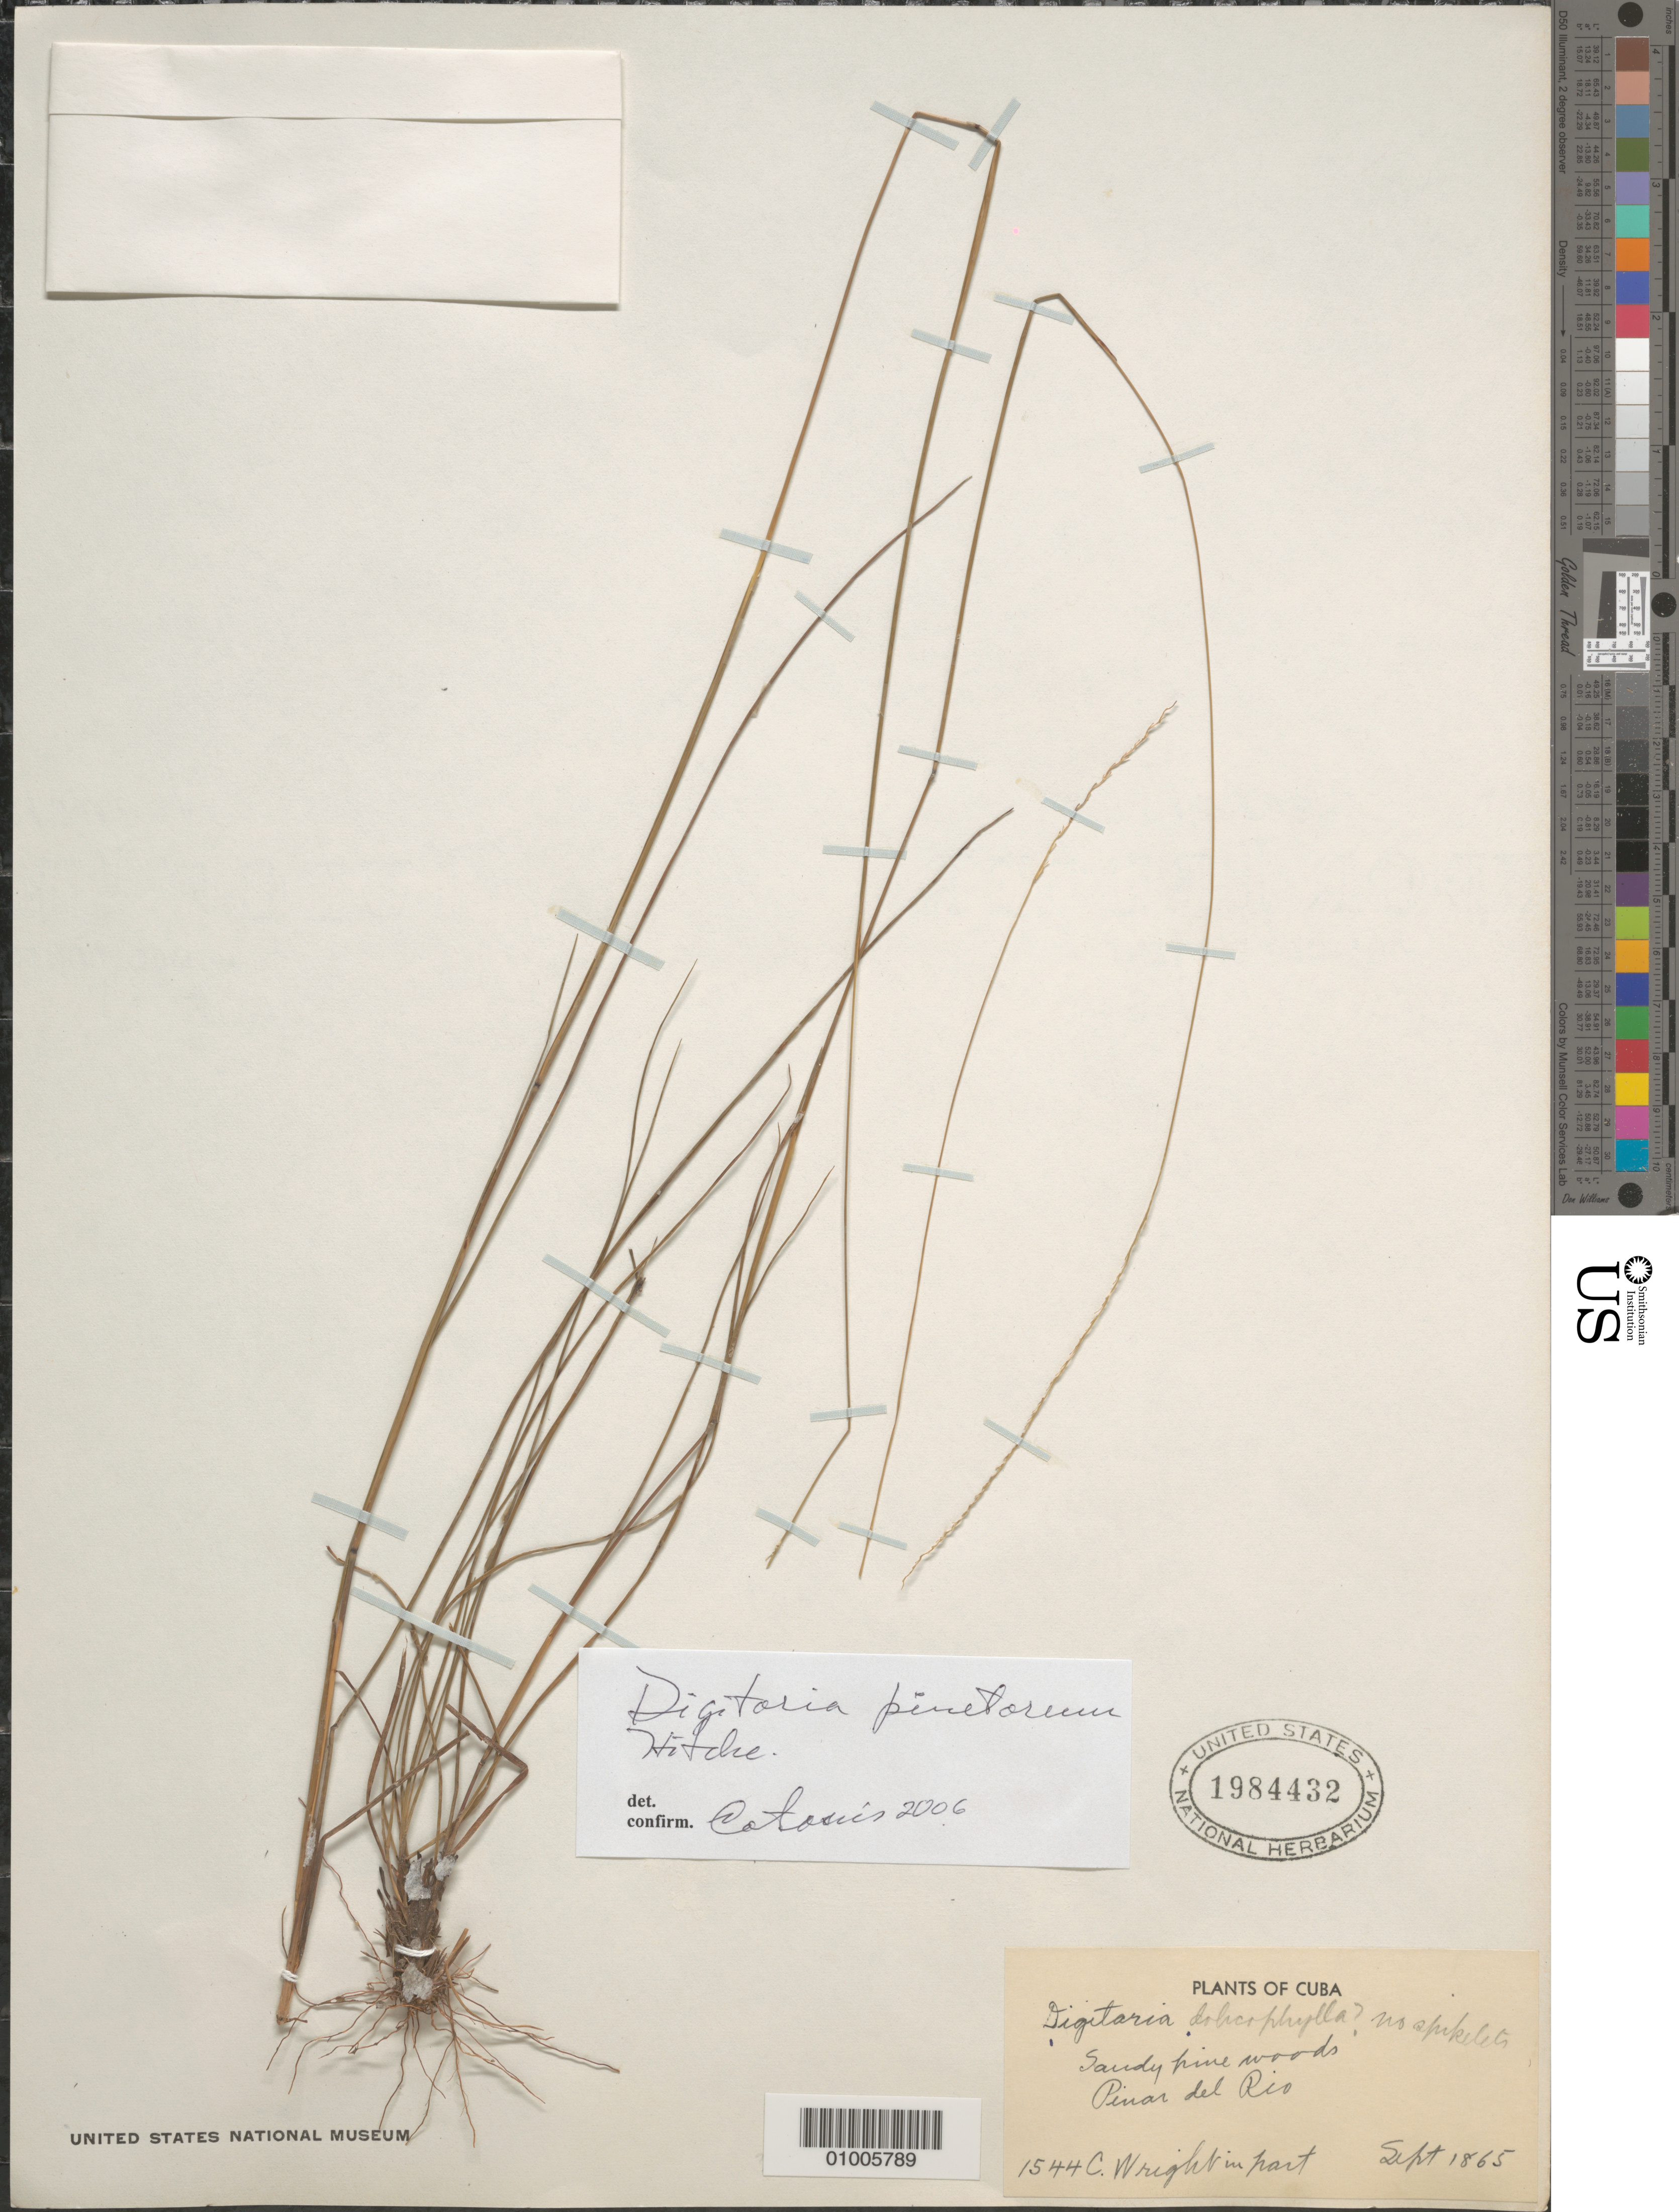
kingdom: Plantae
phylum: Tracheophyta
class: Liliopsida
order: Poales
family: Poaceae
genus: Digitaria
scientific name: Digitaria pinetorum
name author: Hitchc.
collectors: C. Wright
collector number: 1544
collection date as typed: Sep 1865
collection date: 1865-09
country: Cuba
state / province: Pinar del Rio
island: Cuba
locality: Pinar del Rio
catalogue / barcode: US 1984432